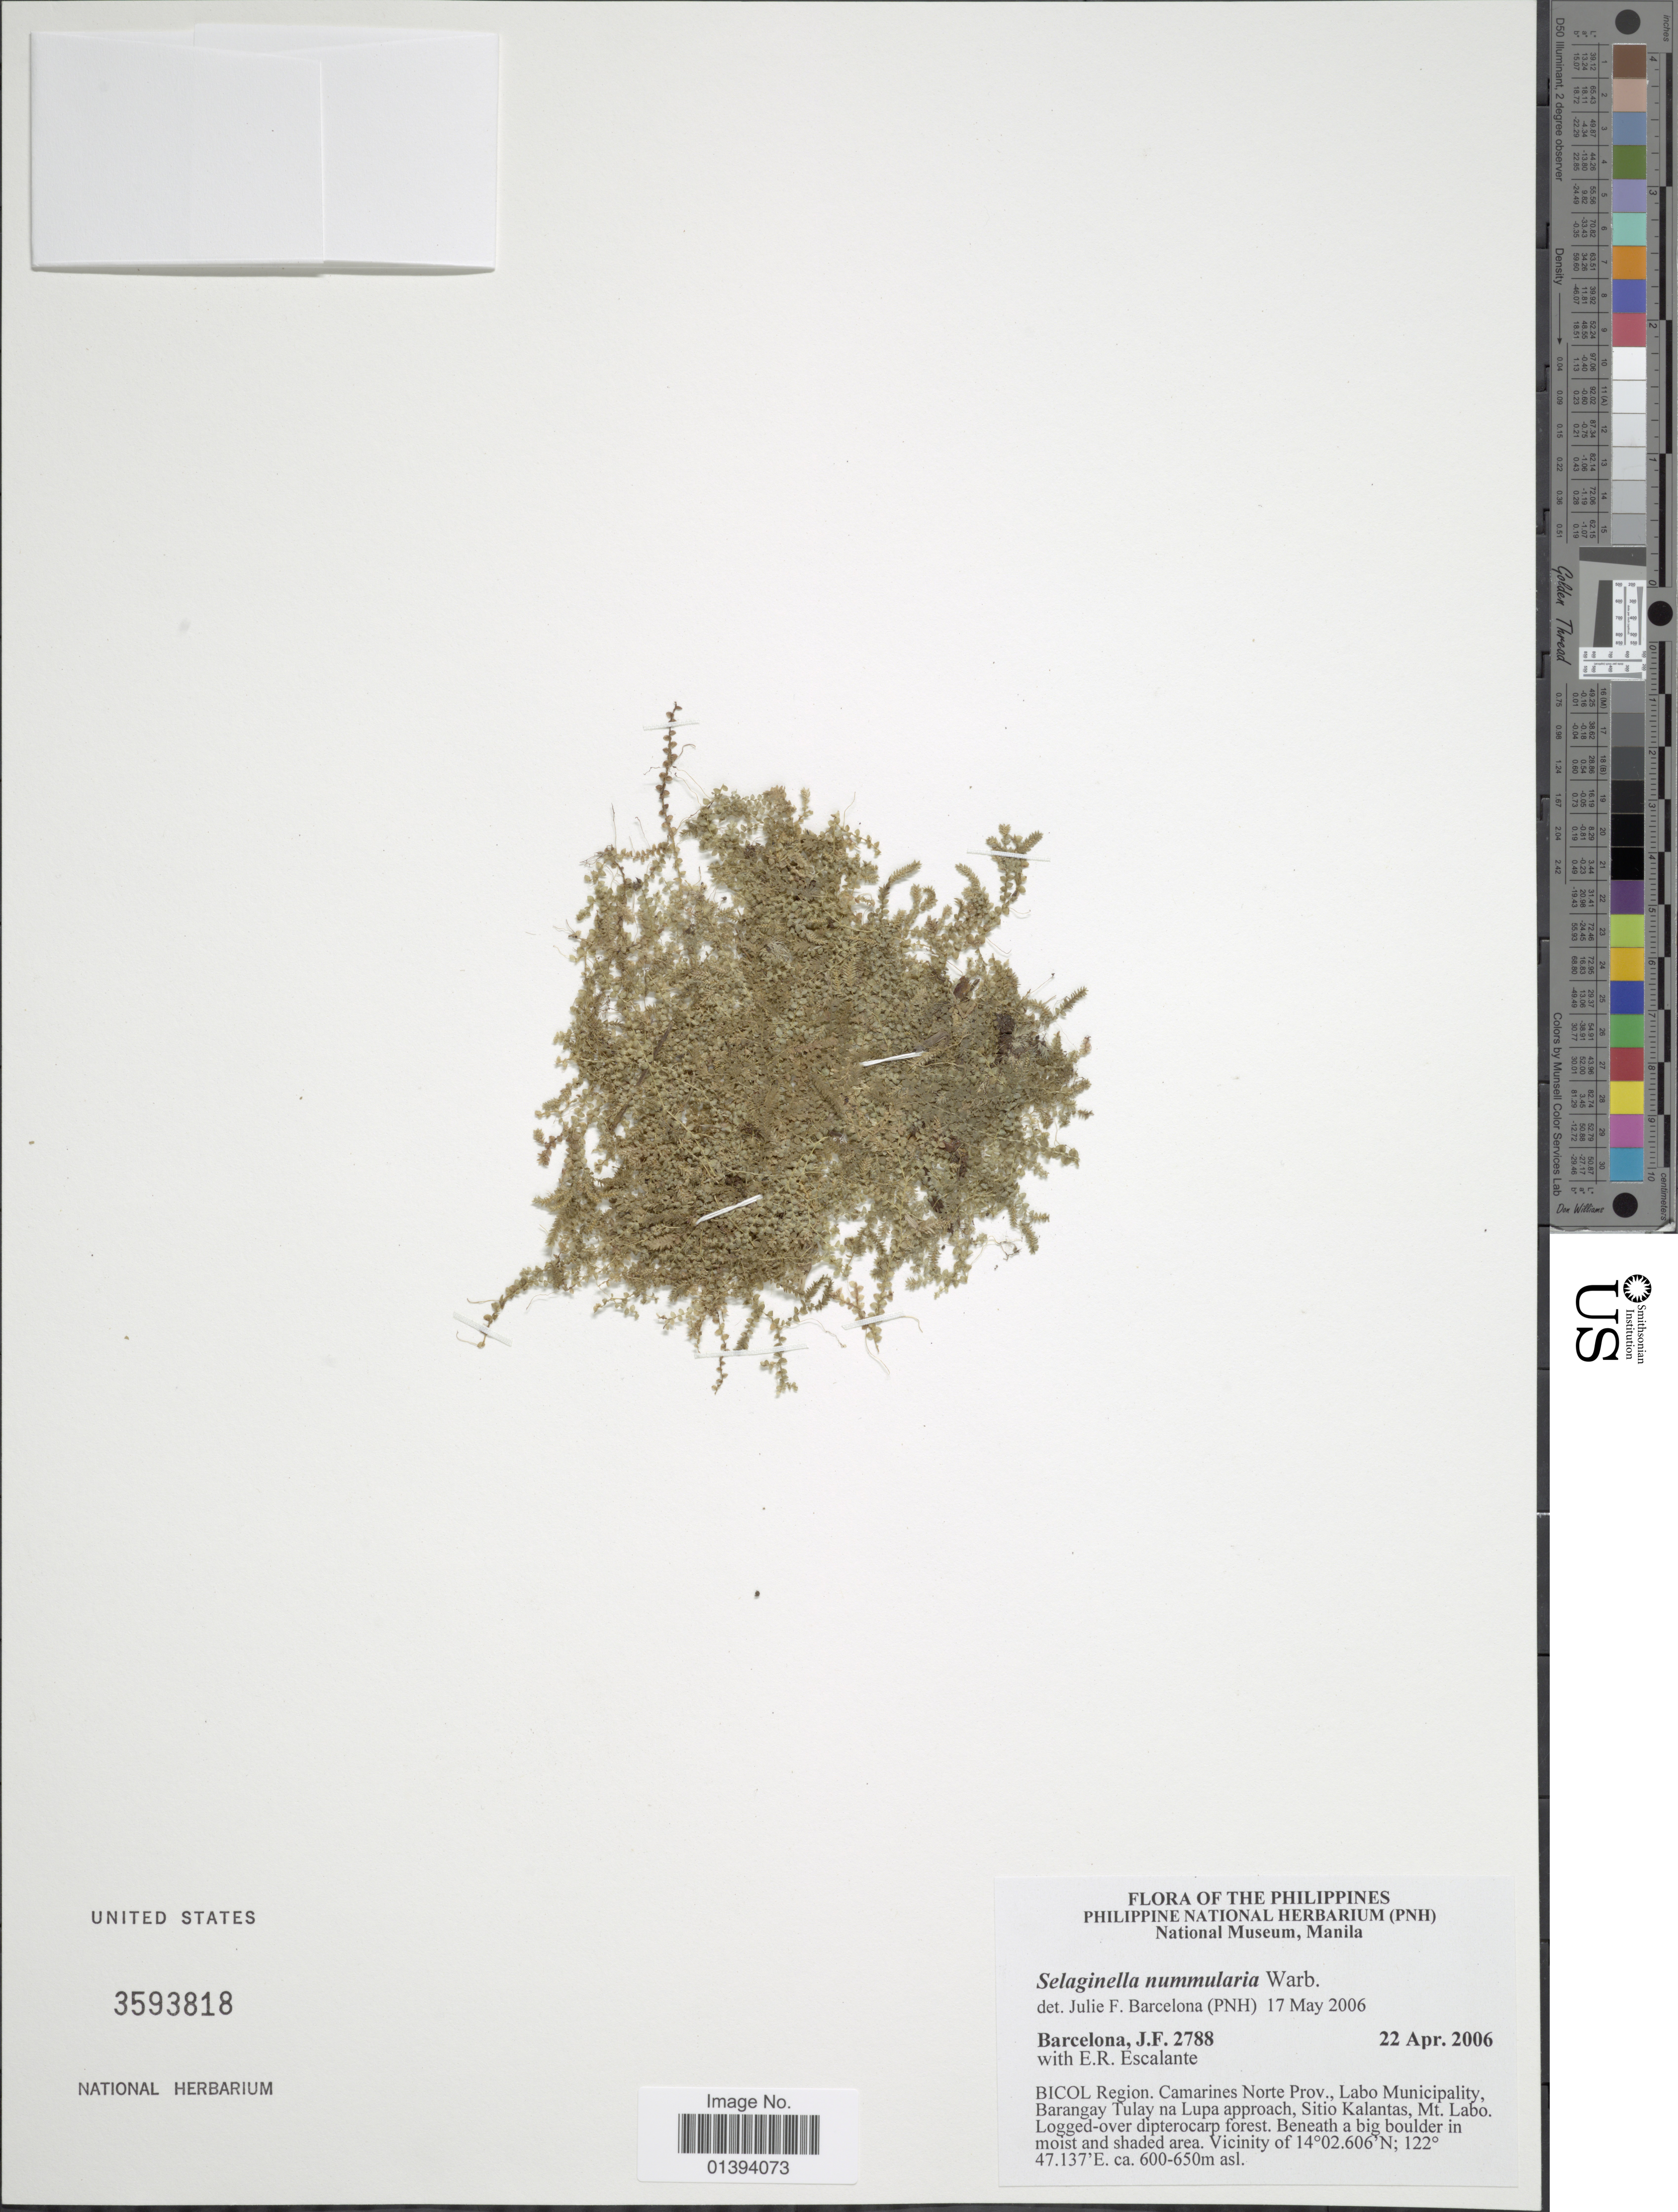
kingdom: Plantae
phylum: Tracheophyta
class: Lycopodiopsida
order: Selaginellales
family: Selaginellaceae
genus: Selaginella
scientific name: Selaginella nummularia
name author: Warb.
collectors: J. F. Barcelona & E. Escalante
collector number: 2788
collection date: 2006-04-22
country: Philippines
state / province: Bicol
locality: Bicol Region, Camarines Norte Prov., Labo Municipality, Barangay Tulay na Lupa approach, Sitio Kalantas, Mt. Labo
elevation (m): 600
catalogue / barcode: US 3593818